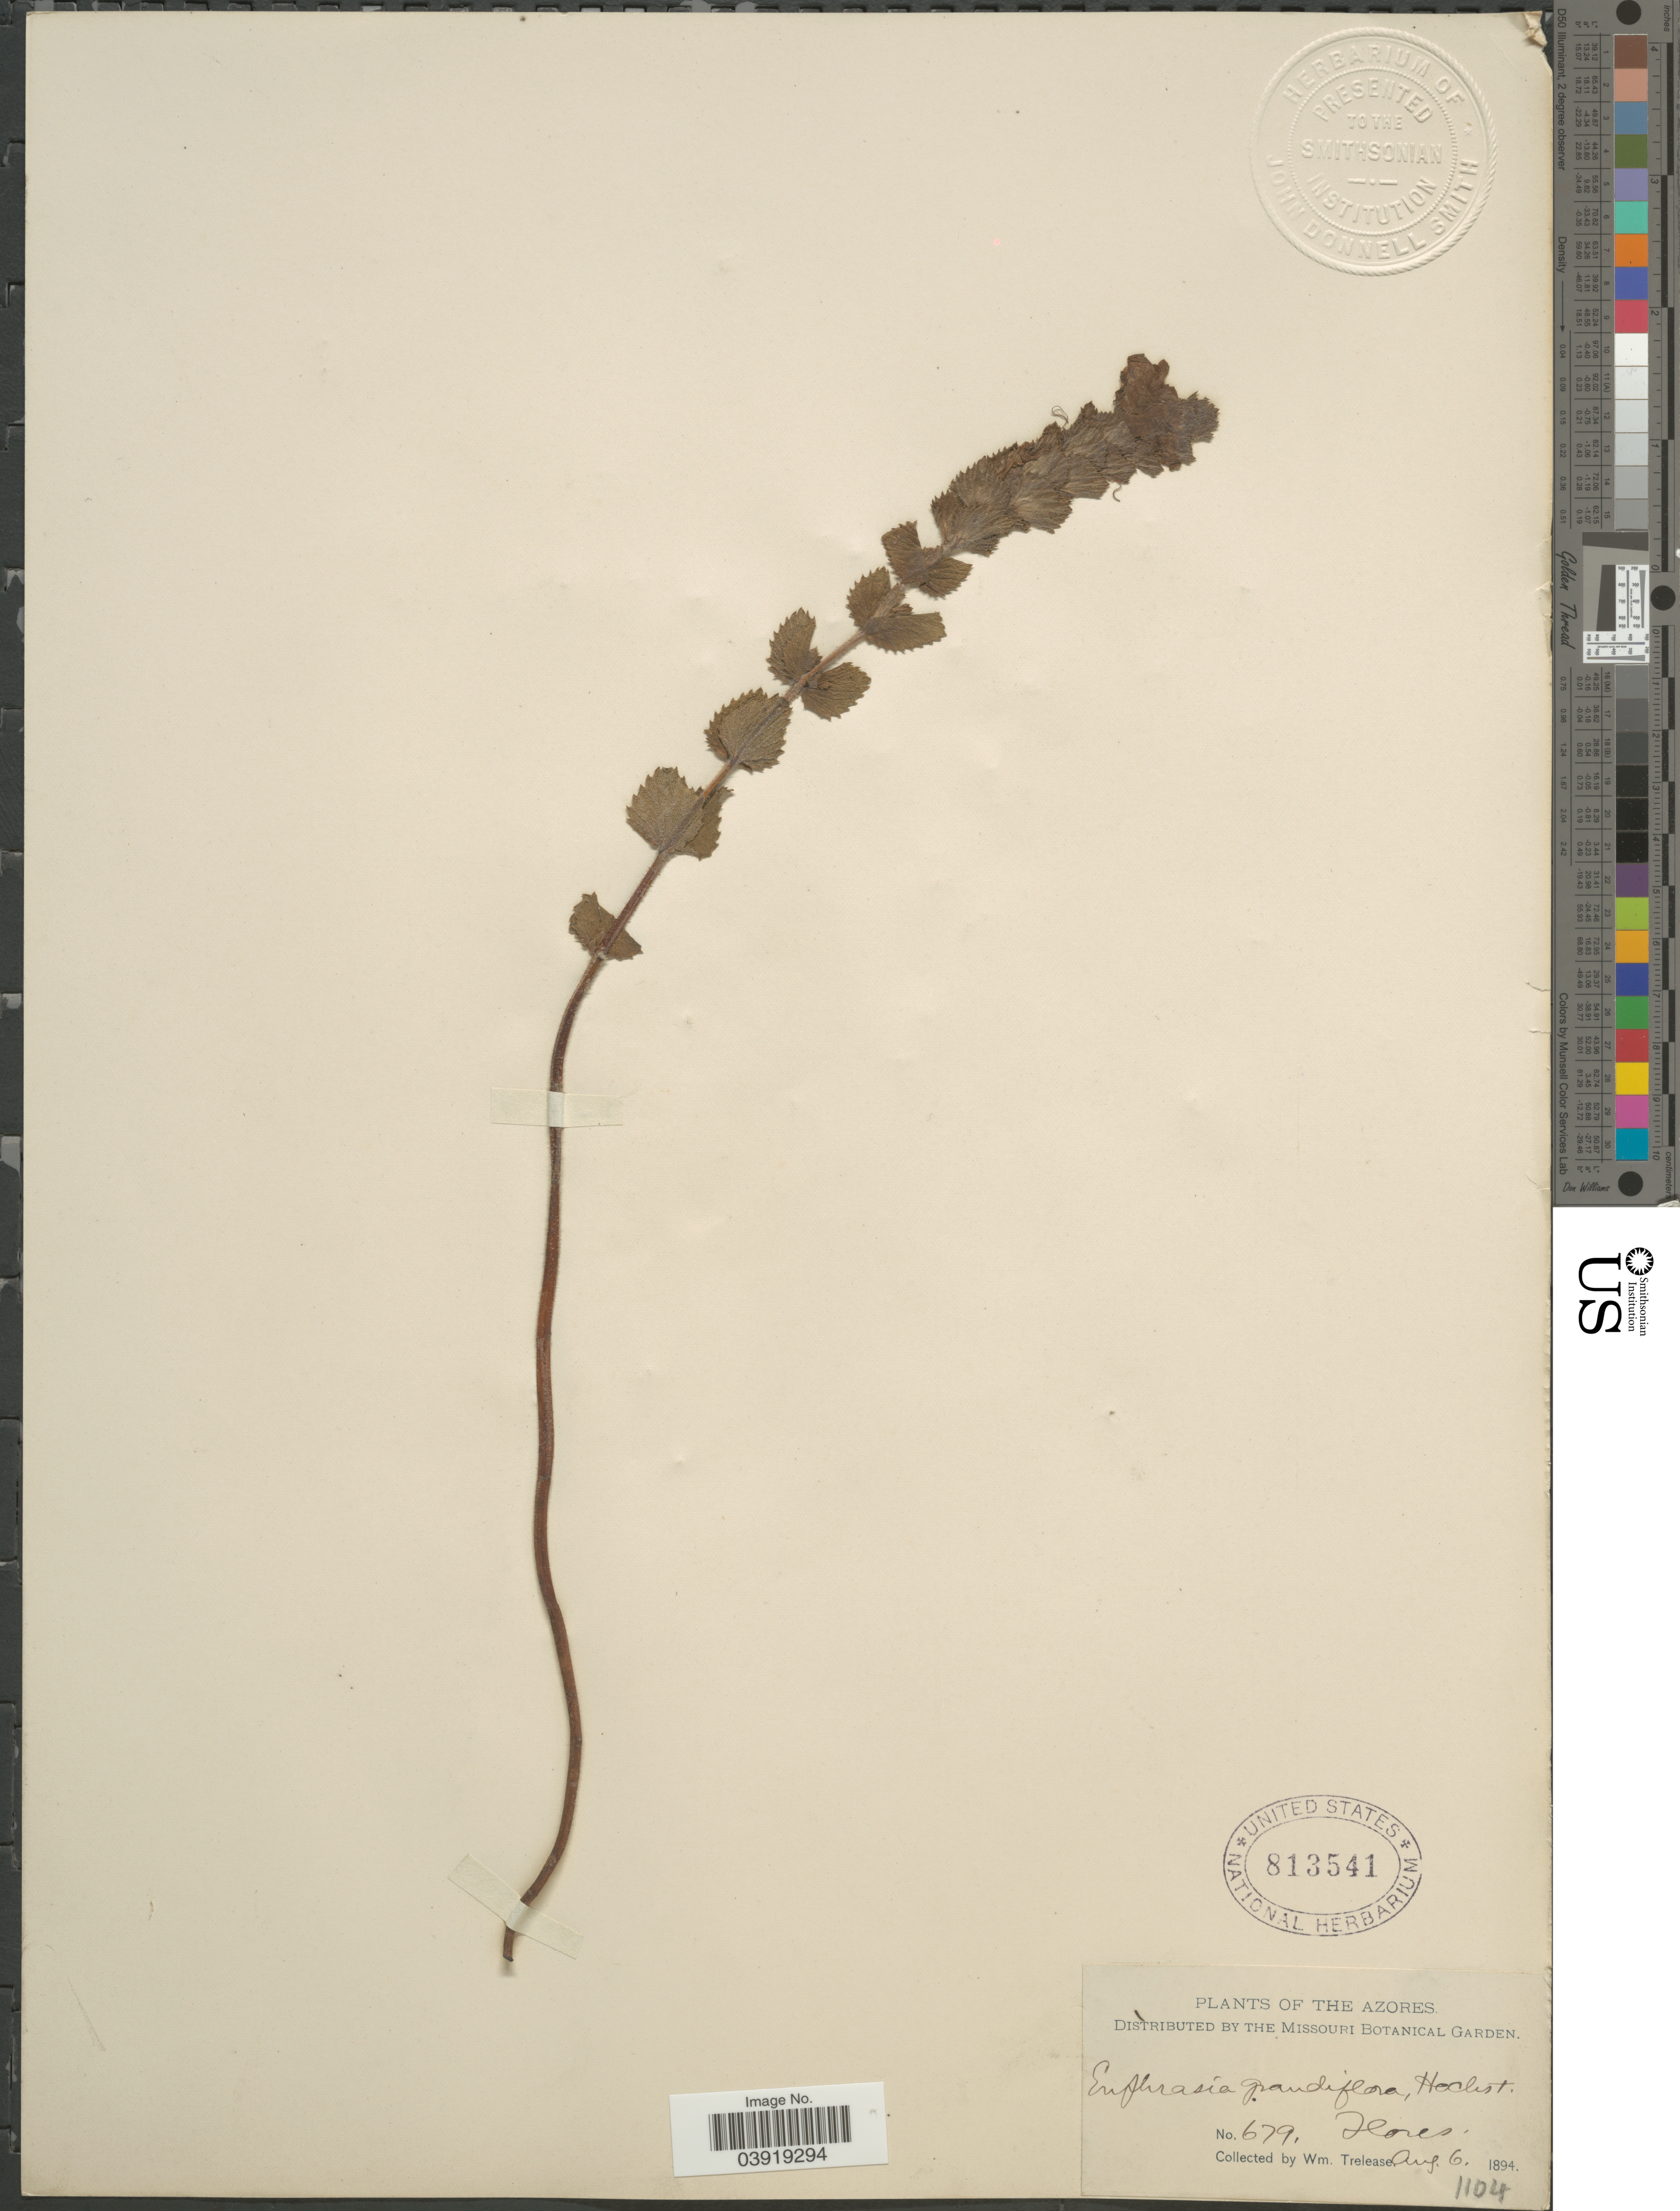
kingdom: Plantae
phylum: Tracheophyta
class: Magnoliopsida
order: Lamiales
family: Orobanchaceae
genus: Euphrasia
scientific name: Euphrasia grandiflora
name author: Hochst.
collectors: W. Trelease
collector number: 679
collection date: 1894-08-06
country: Portugal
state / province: Azores (Aut. Reg.)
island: Flores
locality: Flores.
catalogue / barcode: US 813541